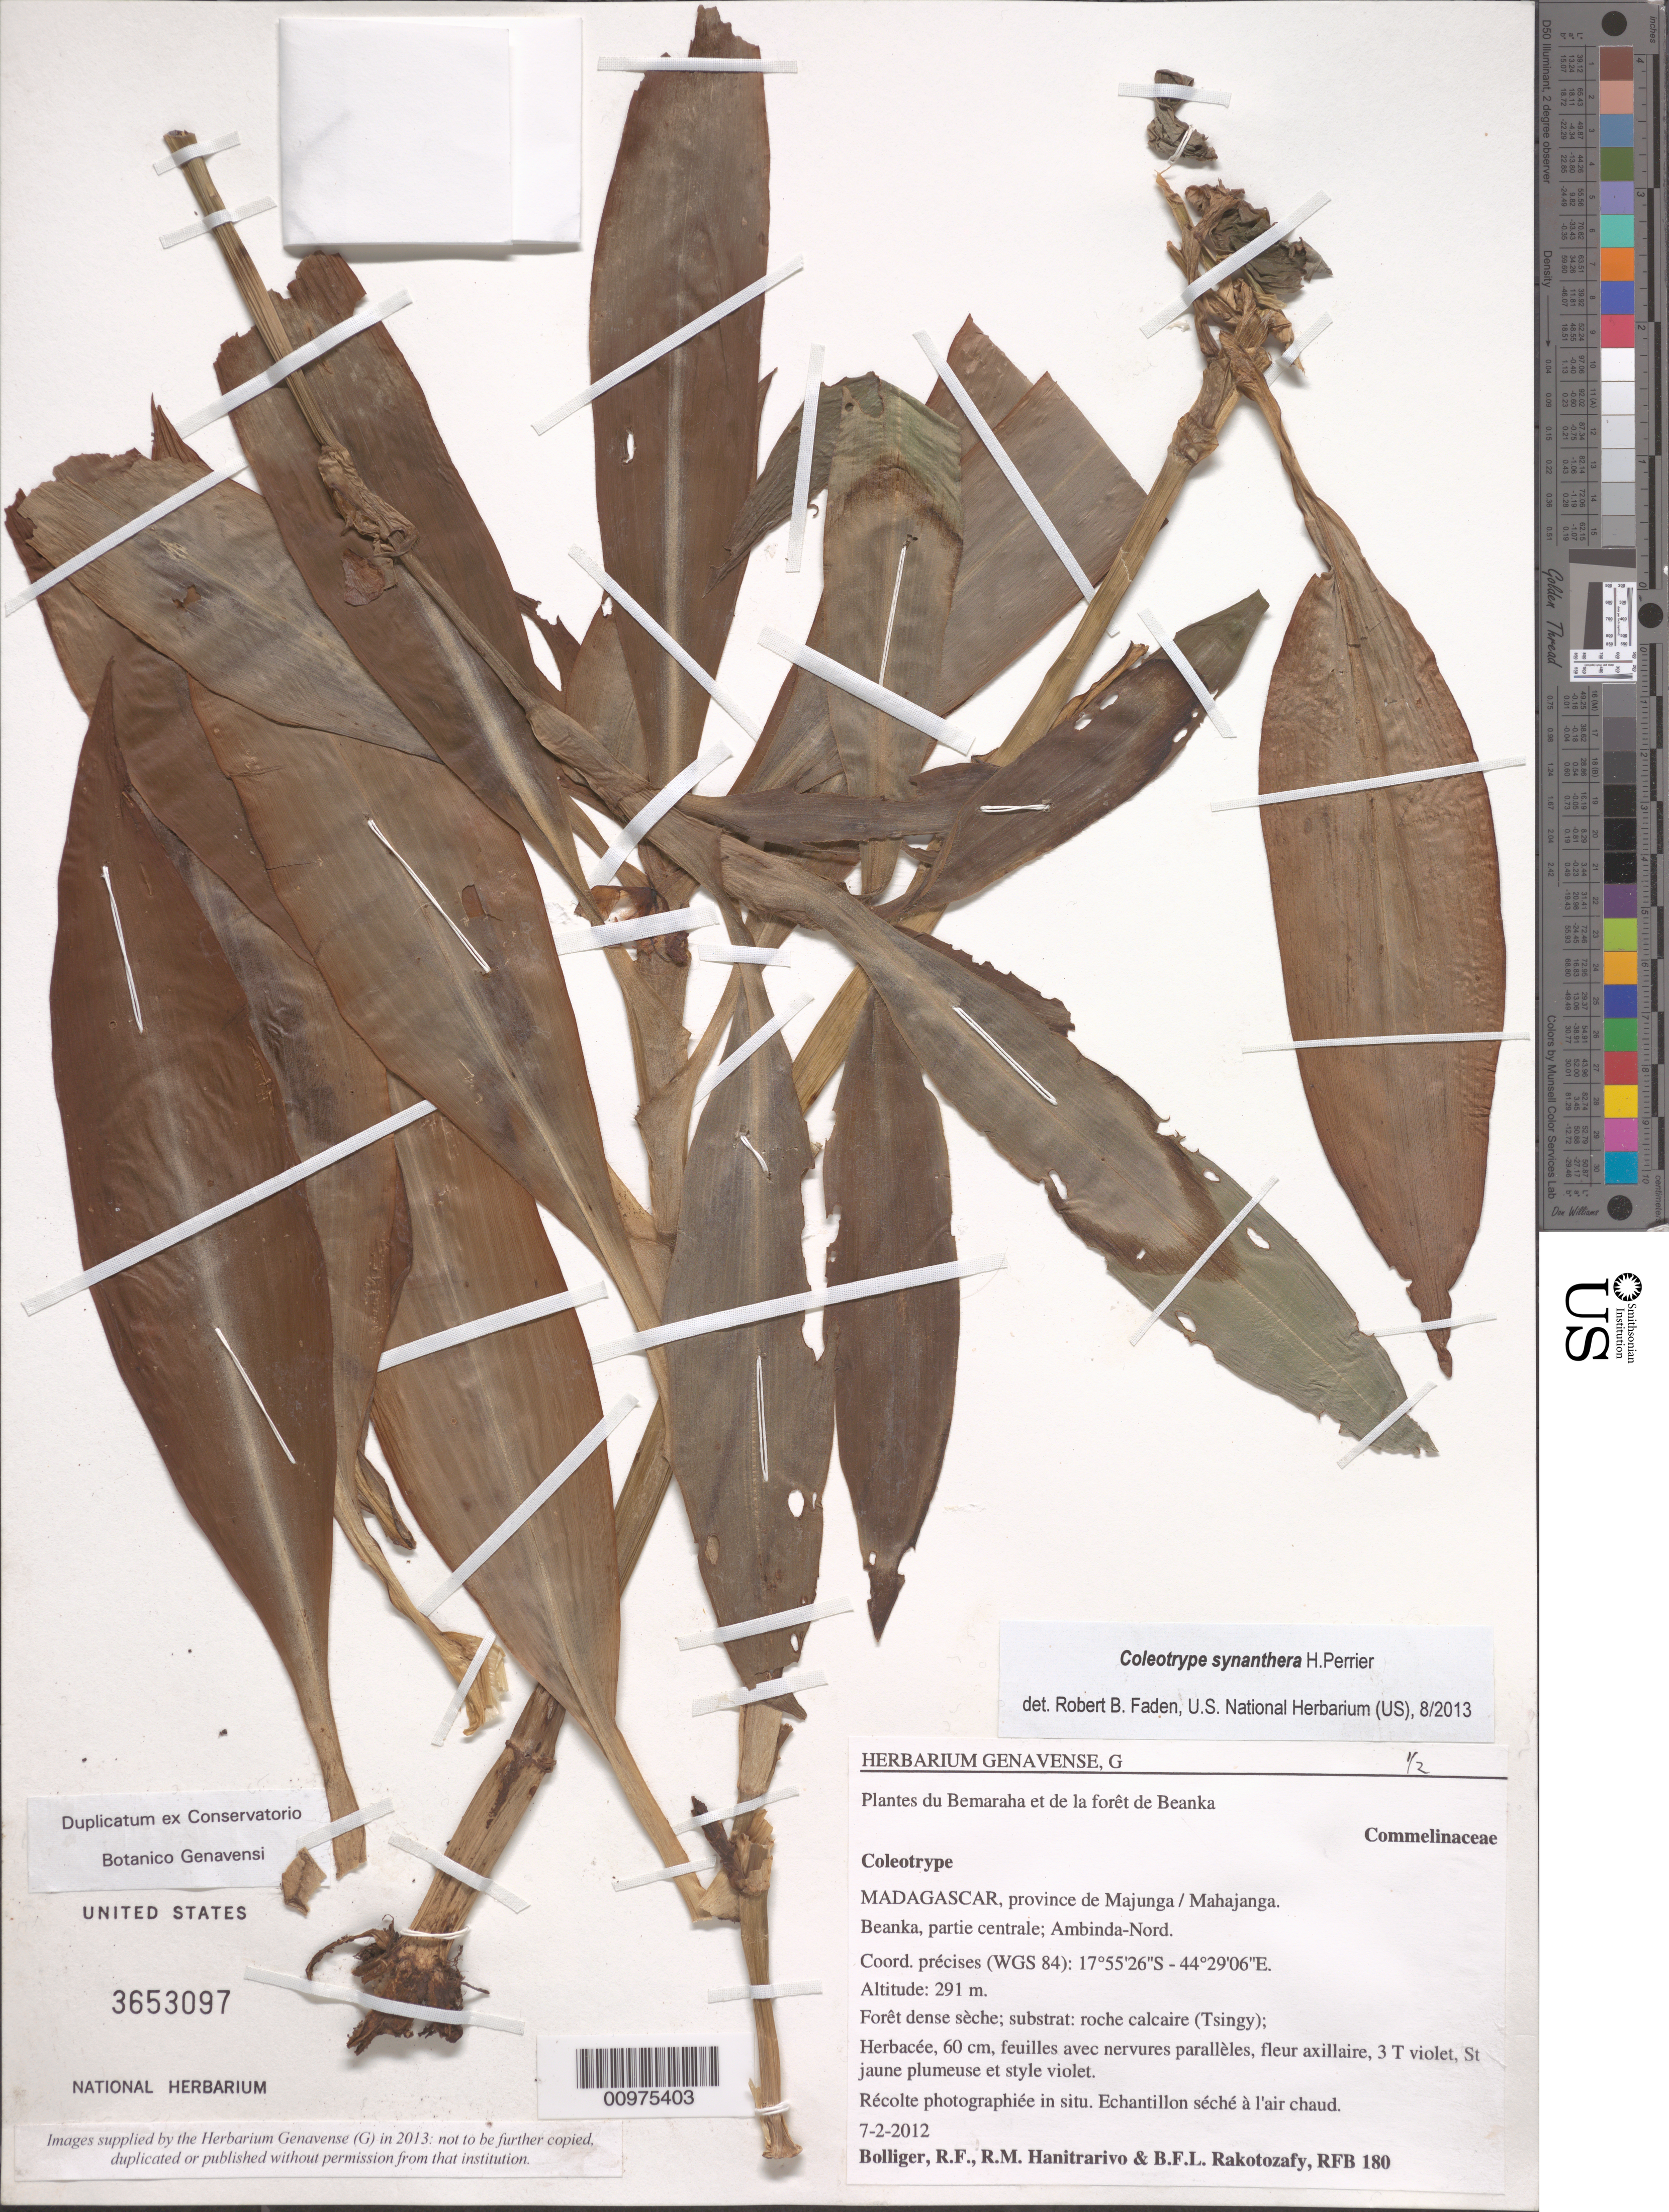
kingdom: Plantae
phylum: Tracheophyta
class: Liliopsida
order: Commelinales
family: Commelinaceae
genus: Coleotrype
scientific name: Coleotrype synanthera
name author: H. Perrier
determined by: Faden, Robert B., (US), Smithsonian Institution - National Museum of Natural History (UNITED STATES)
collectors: R. Bolliger et al.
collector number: RFB 180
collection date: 2012-02-07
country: Madagascar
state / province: Melaky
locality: Ambinda-Nord. Beanka.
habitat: Forêt dense sèche; substrat: roche calcaire (Tsingy); Plantes du Bemaraha et de la forêt de Beanka.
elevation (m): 291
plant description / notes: Photos mounted on a separate sheet.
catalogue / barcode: US 3653097